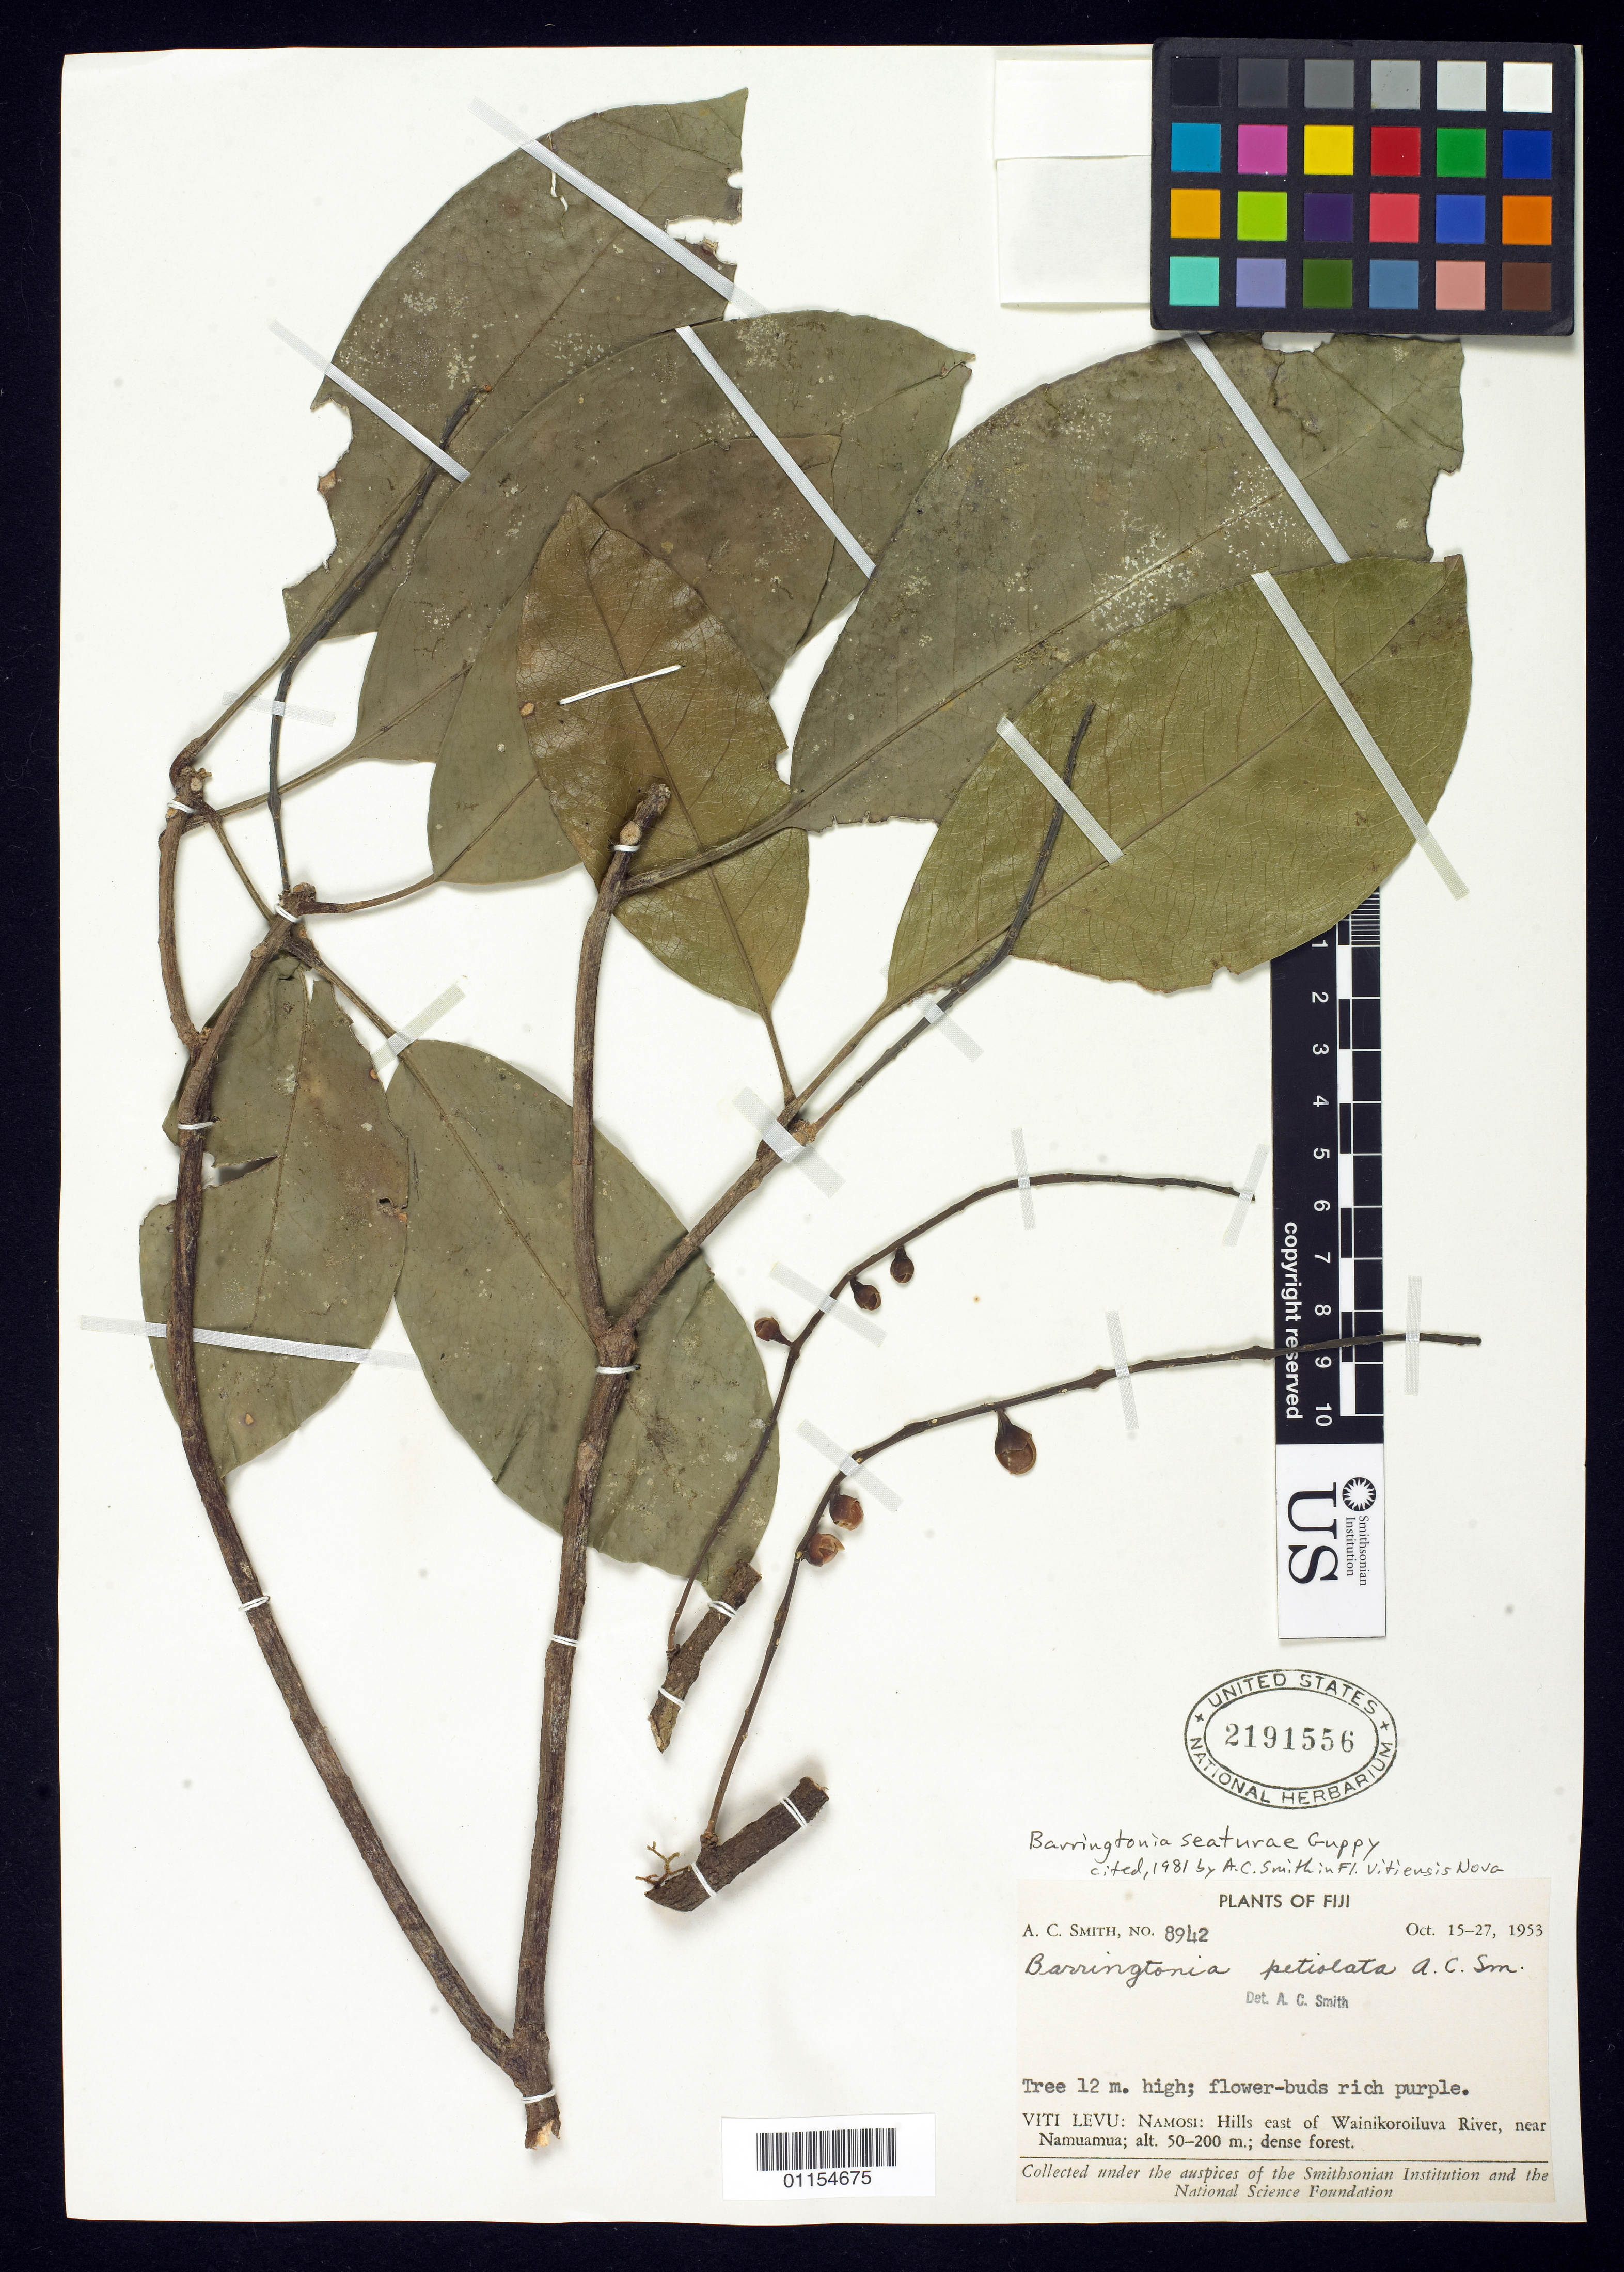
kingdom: Plantae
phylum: Tracheophyta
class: Magnoliopsida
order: Ericales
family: Lecythidaceae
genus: Barringtonia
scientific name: Barringtonia seaturae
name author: Guppy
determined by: Smith, A. C.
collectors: A. C. Smith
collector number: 8942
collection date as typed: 15 Oct 1953 to 27 Oct 1953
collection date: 1953-10-15/1953-10-27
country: Fiji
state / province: Namosi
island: Viti Levu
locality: East of Wainikoroiluva River, near Namuamua. [Viti Levu Group]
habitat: Dense forest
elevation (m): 50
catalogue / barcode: US 2191556